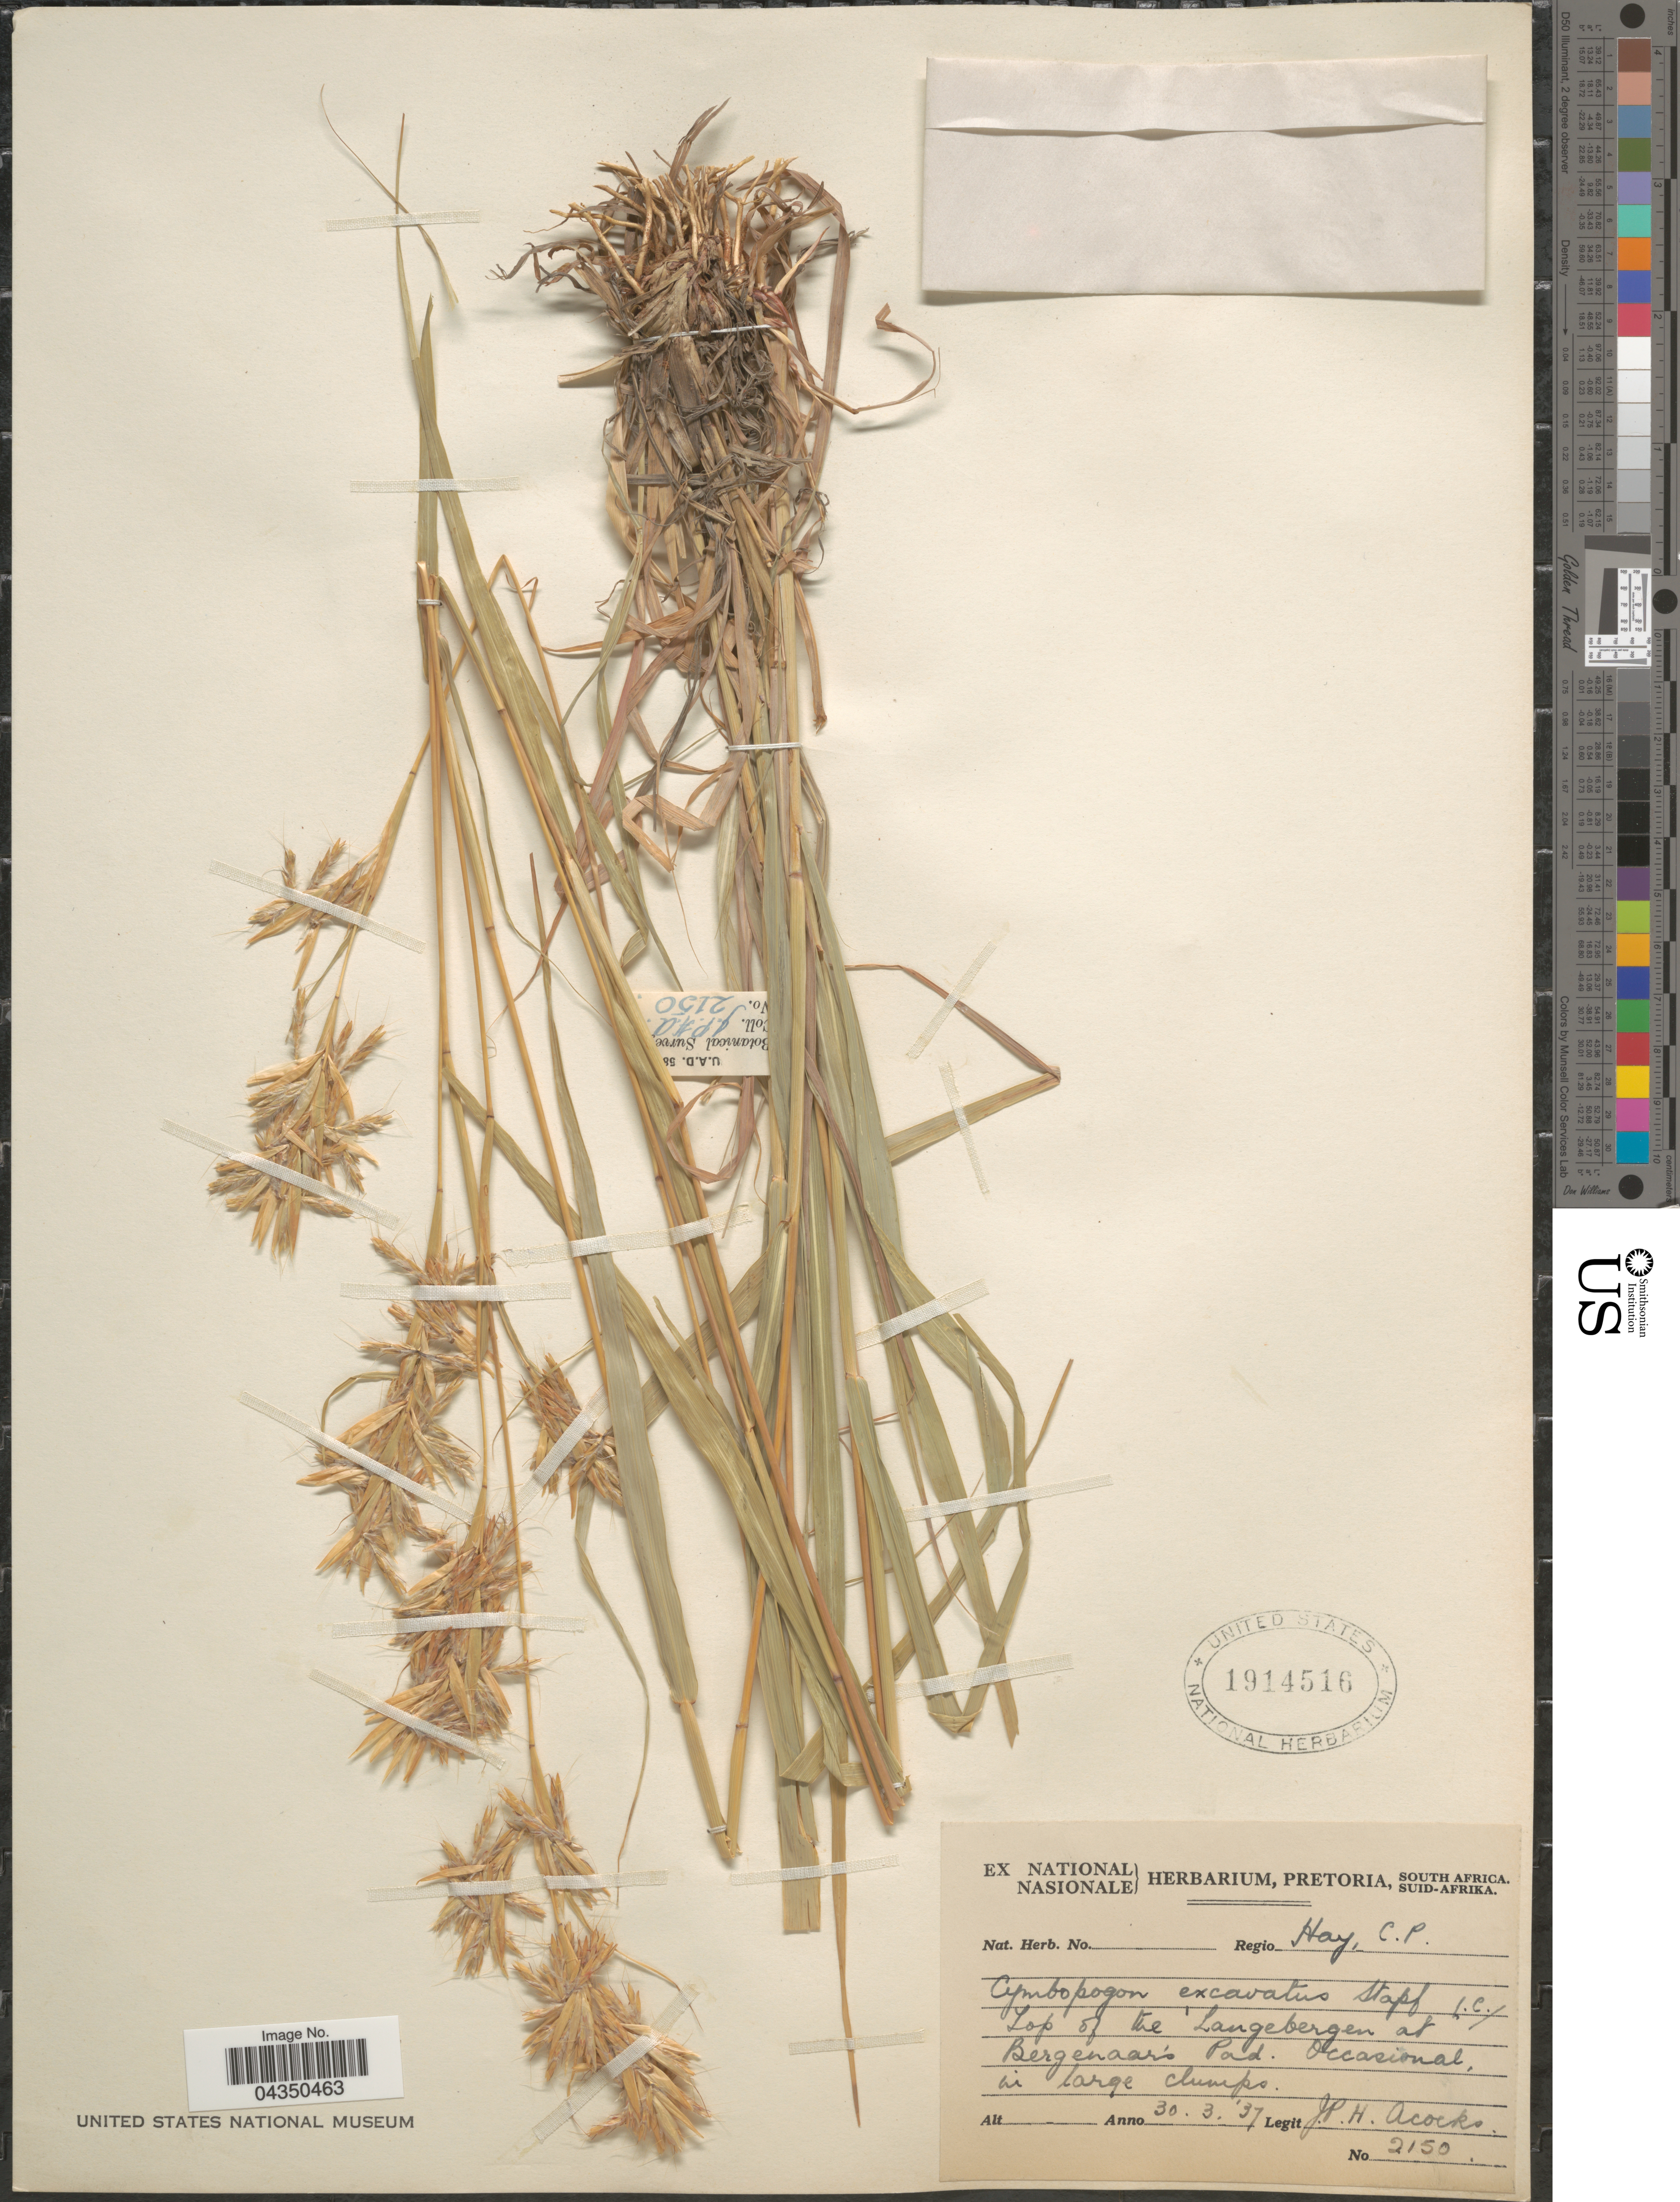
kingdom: Plantae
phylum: Tracheophyta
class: Liliopsida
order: Poales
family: Poaceae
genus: Cymbopogon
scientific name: Cymbopogon caesius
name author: (Nees ex Hook. & Arn.) Stapf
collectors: J. P. Acocks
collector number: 2150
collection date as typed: Transcribed d/m/y: 30/3/37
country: South Africa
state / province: Western Cape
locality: Regio Hay, C.P. Top of the Langebergen at Bergenaar's Pad.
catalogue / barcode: US 1914516